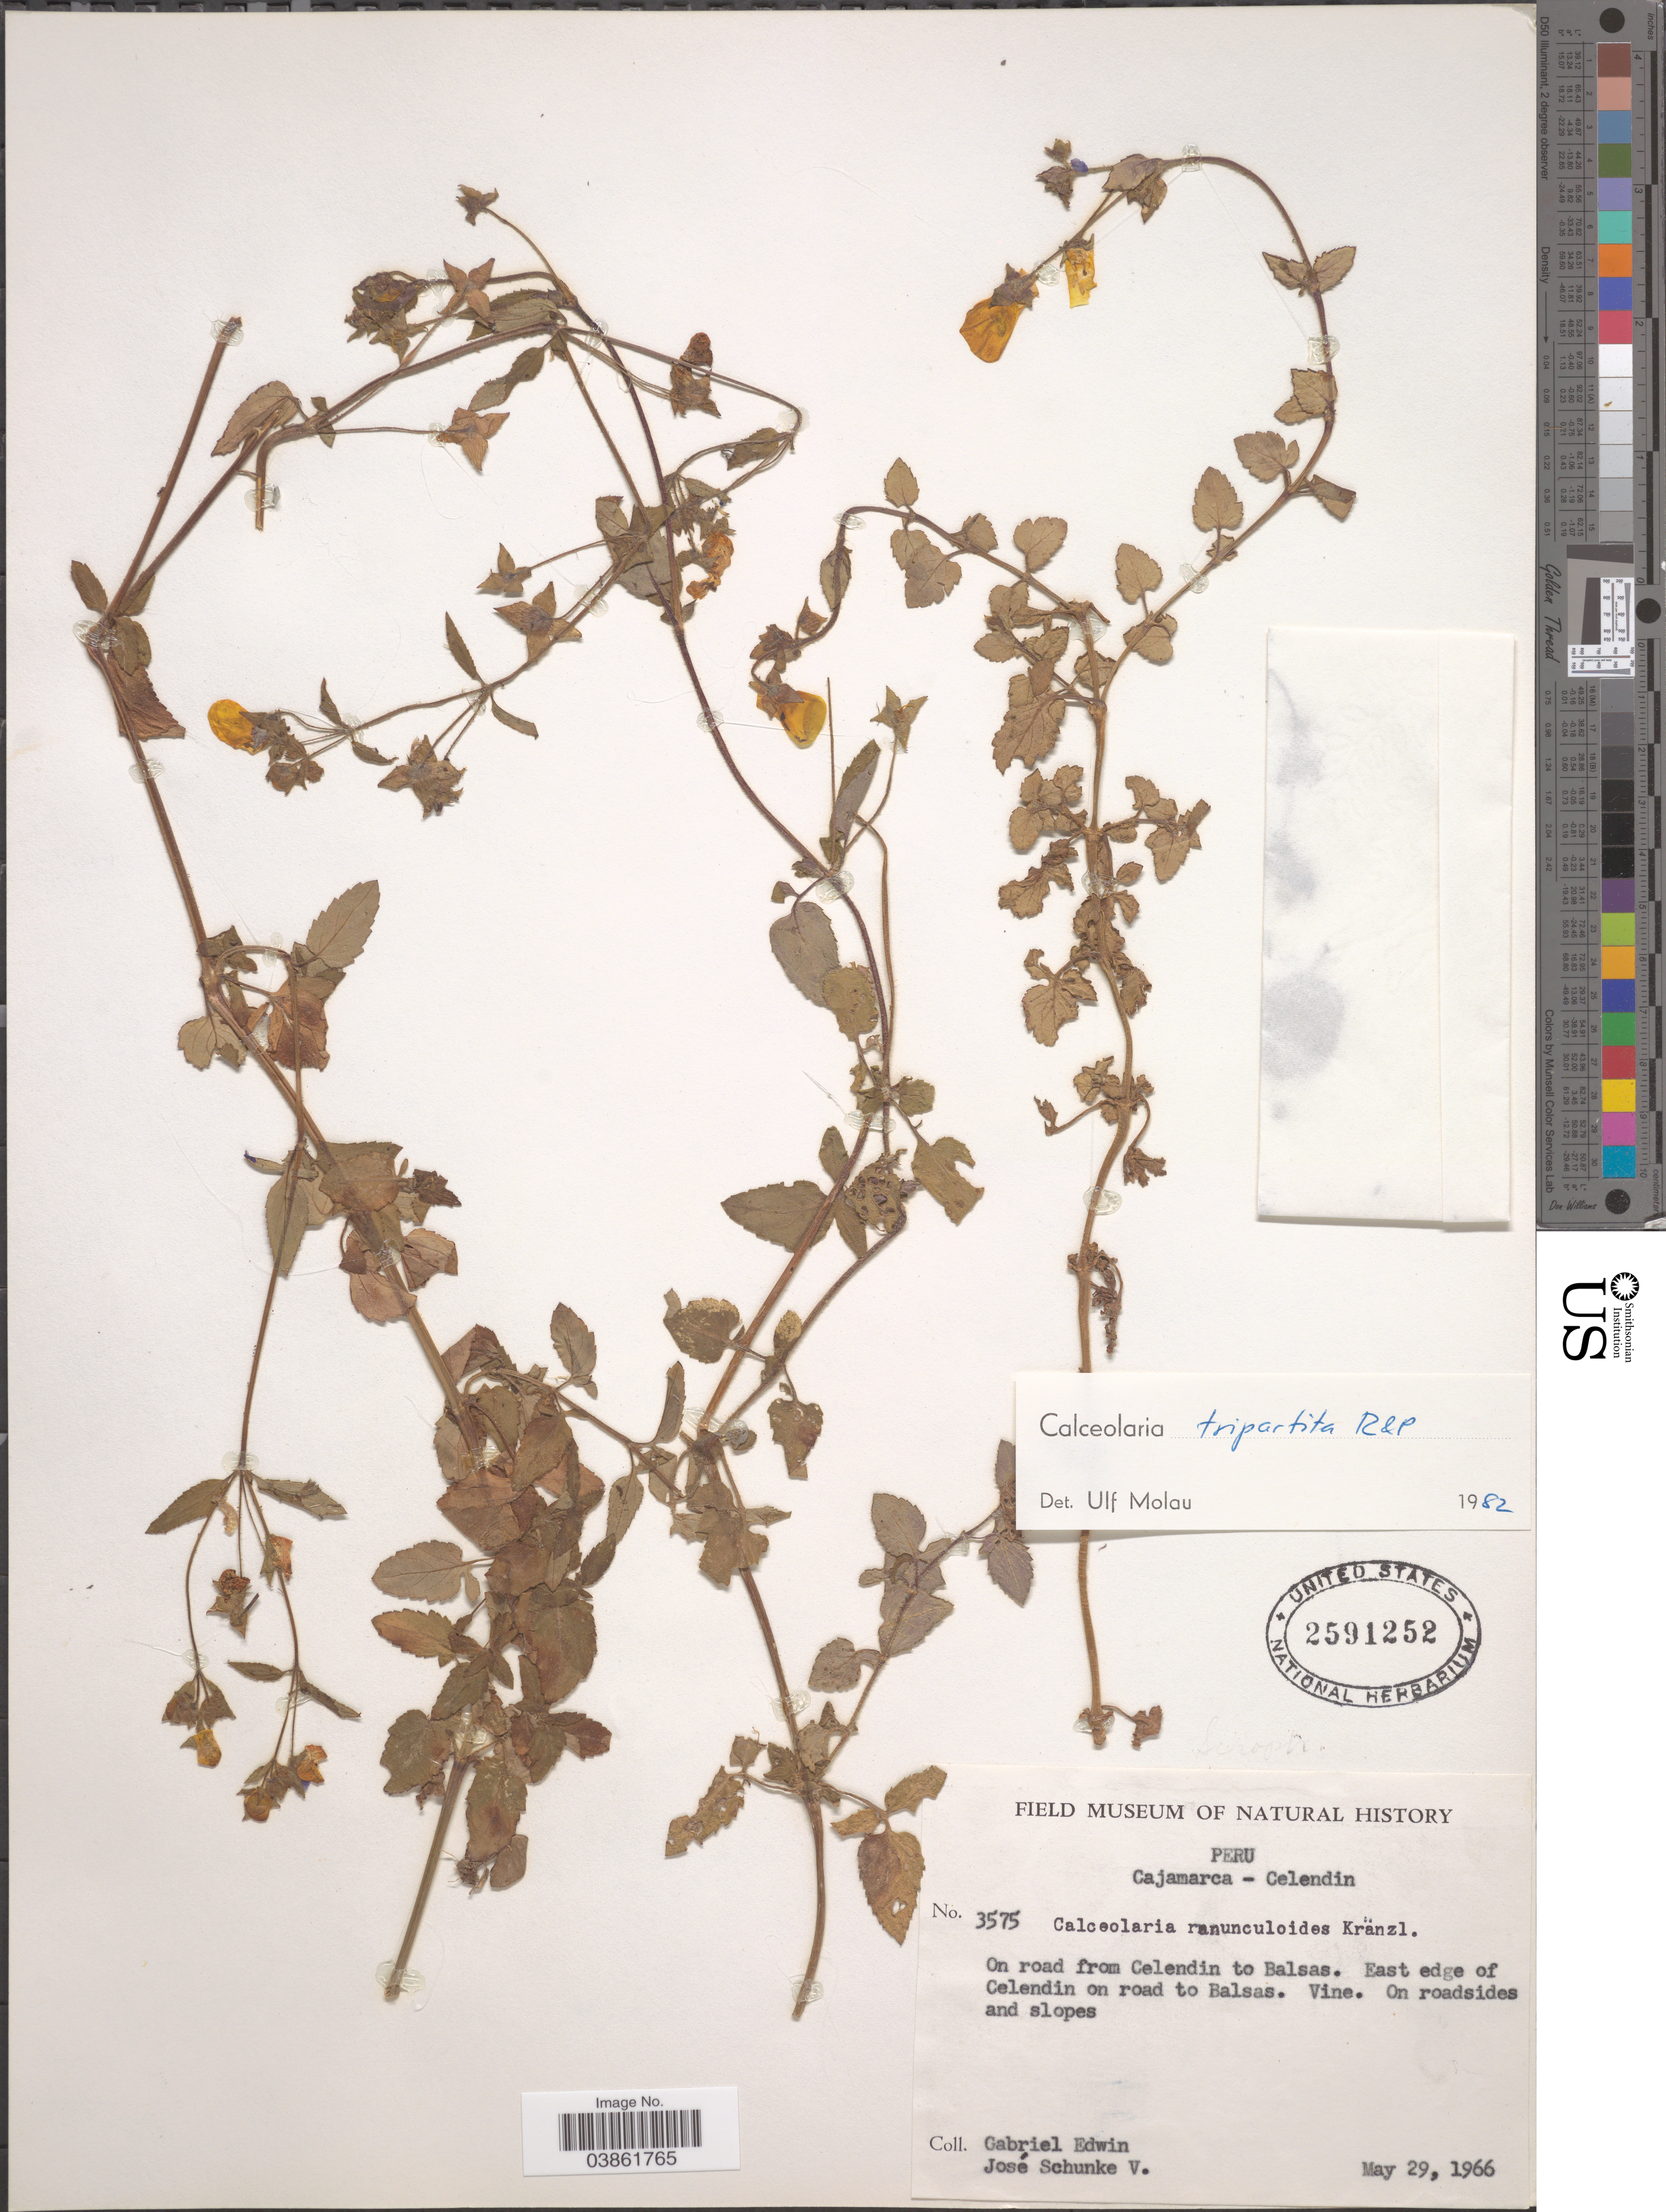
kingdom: Plantae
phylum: Tracheophyta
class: Magnoliopsida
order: Lamiales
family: Calceolariaceae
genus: Calceolaria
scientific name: Calceolaria tripartita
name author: Ruiz & Pav.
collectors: G. Edwin & J. Schunke Vigo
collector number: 3575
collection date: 1966-05-29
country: Peru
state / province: Cajamarca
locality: Celendin. On road from Celendin to Balsas. East edge of Celendin on road to Balsas.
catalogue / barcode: US 2591252